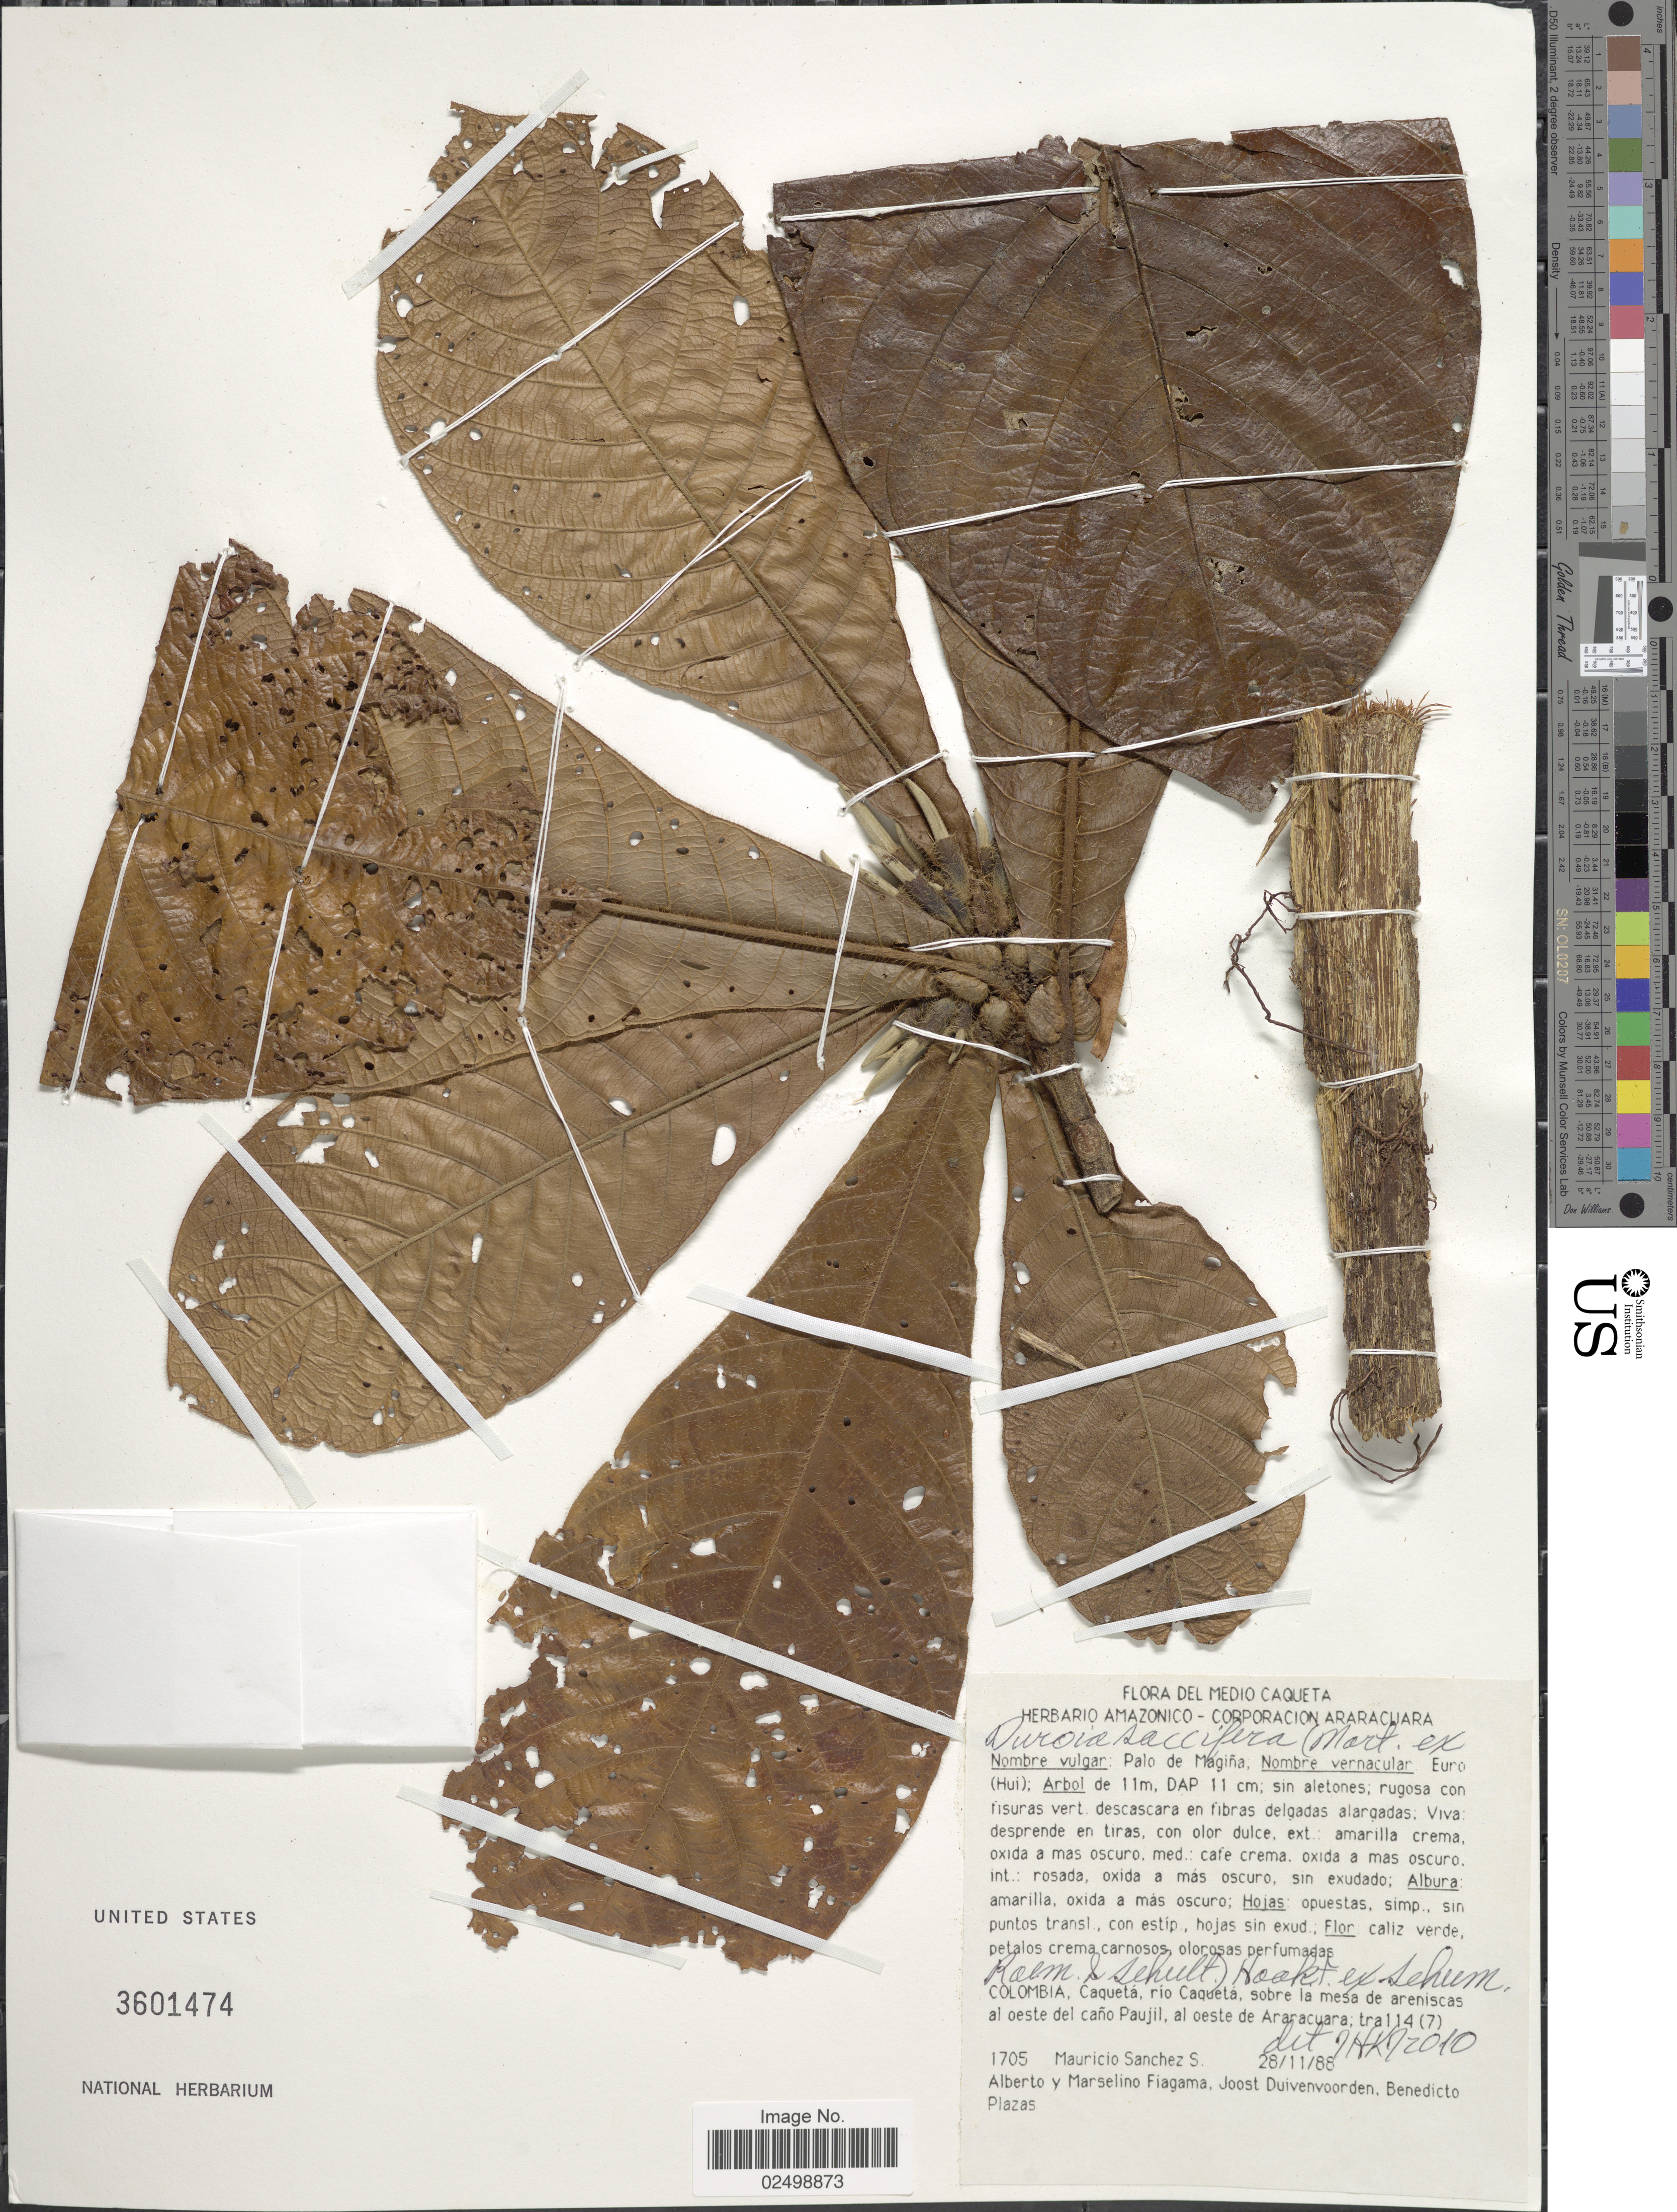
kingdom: Plantae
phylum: Tracheophyta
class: Magnoliopsida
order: Gentianales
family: Rubiaceae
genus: Duroia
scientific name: Duroia saccifera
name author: (Mart. ex Roem. & Schult.) Hook. f. ex K. Schum.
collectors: M. Sanchez S., A. Fiagama, M. Fiagama, J. Duivenvoorden & B. Plazas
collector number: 1705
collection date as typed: Transcribed d/m/y: 28/11/88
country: Colombia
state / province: Caquetá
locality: Del Medio Caqueta, Río Caquetá, sobre la mesa de areniscas al oeste del caño Paujil, al oeste de Araracuara; trail 114(7)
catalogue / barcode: US 3601474